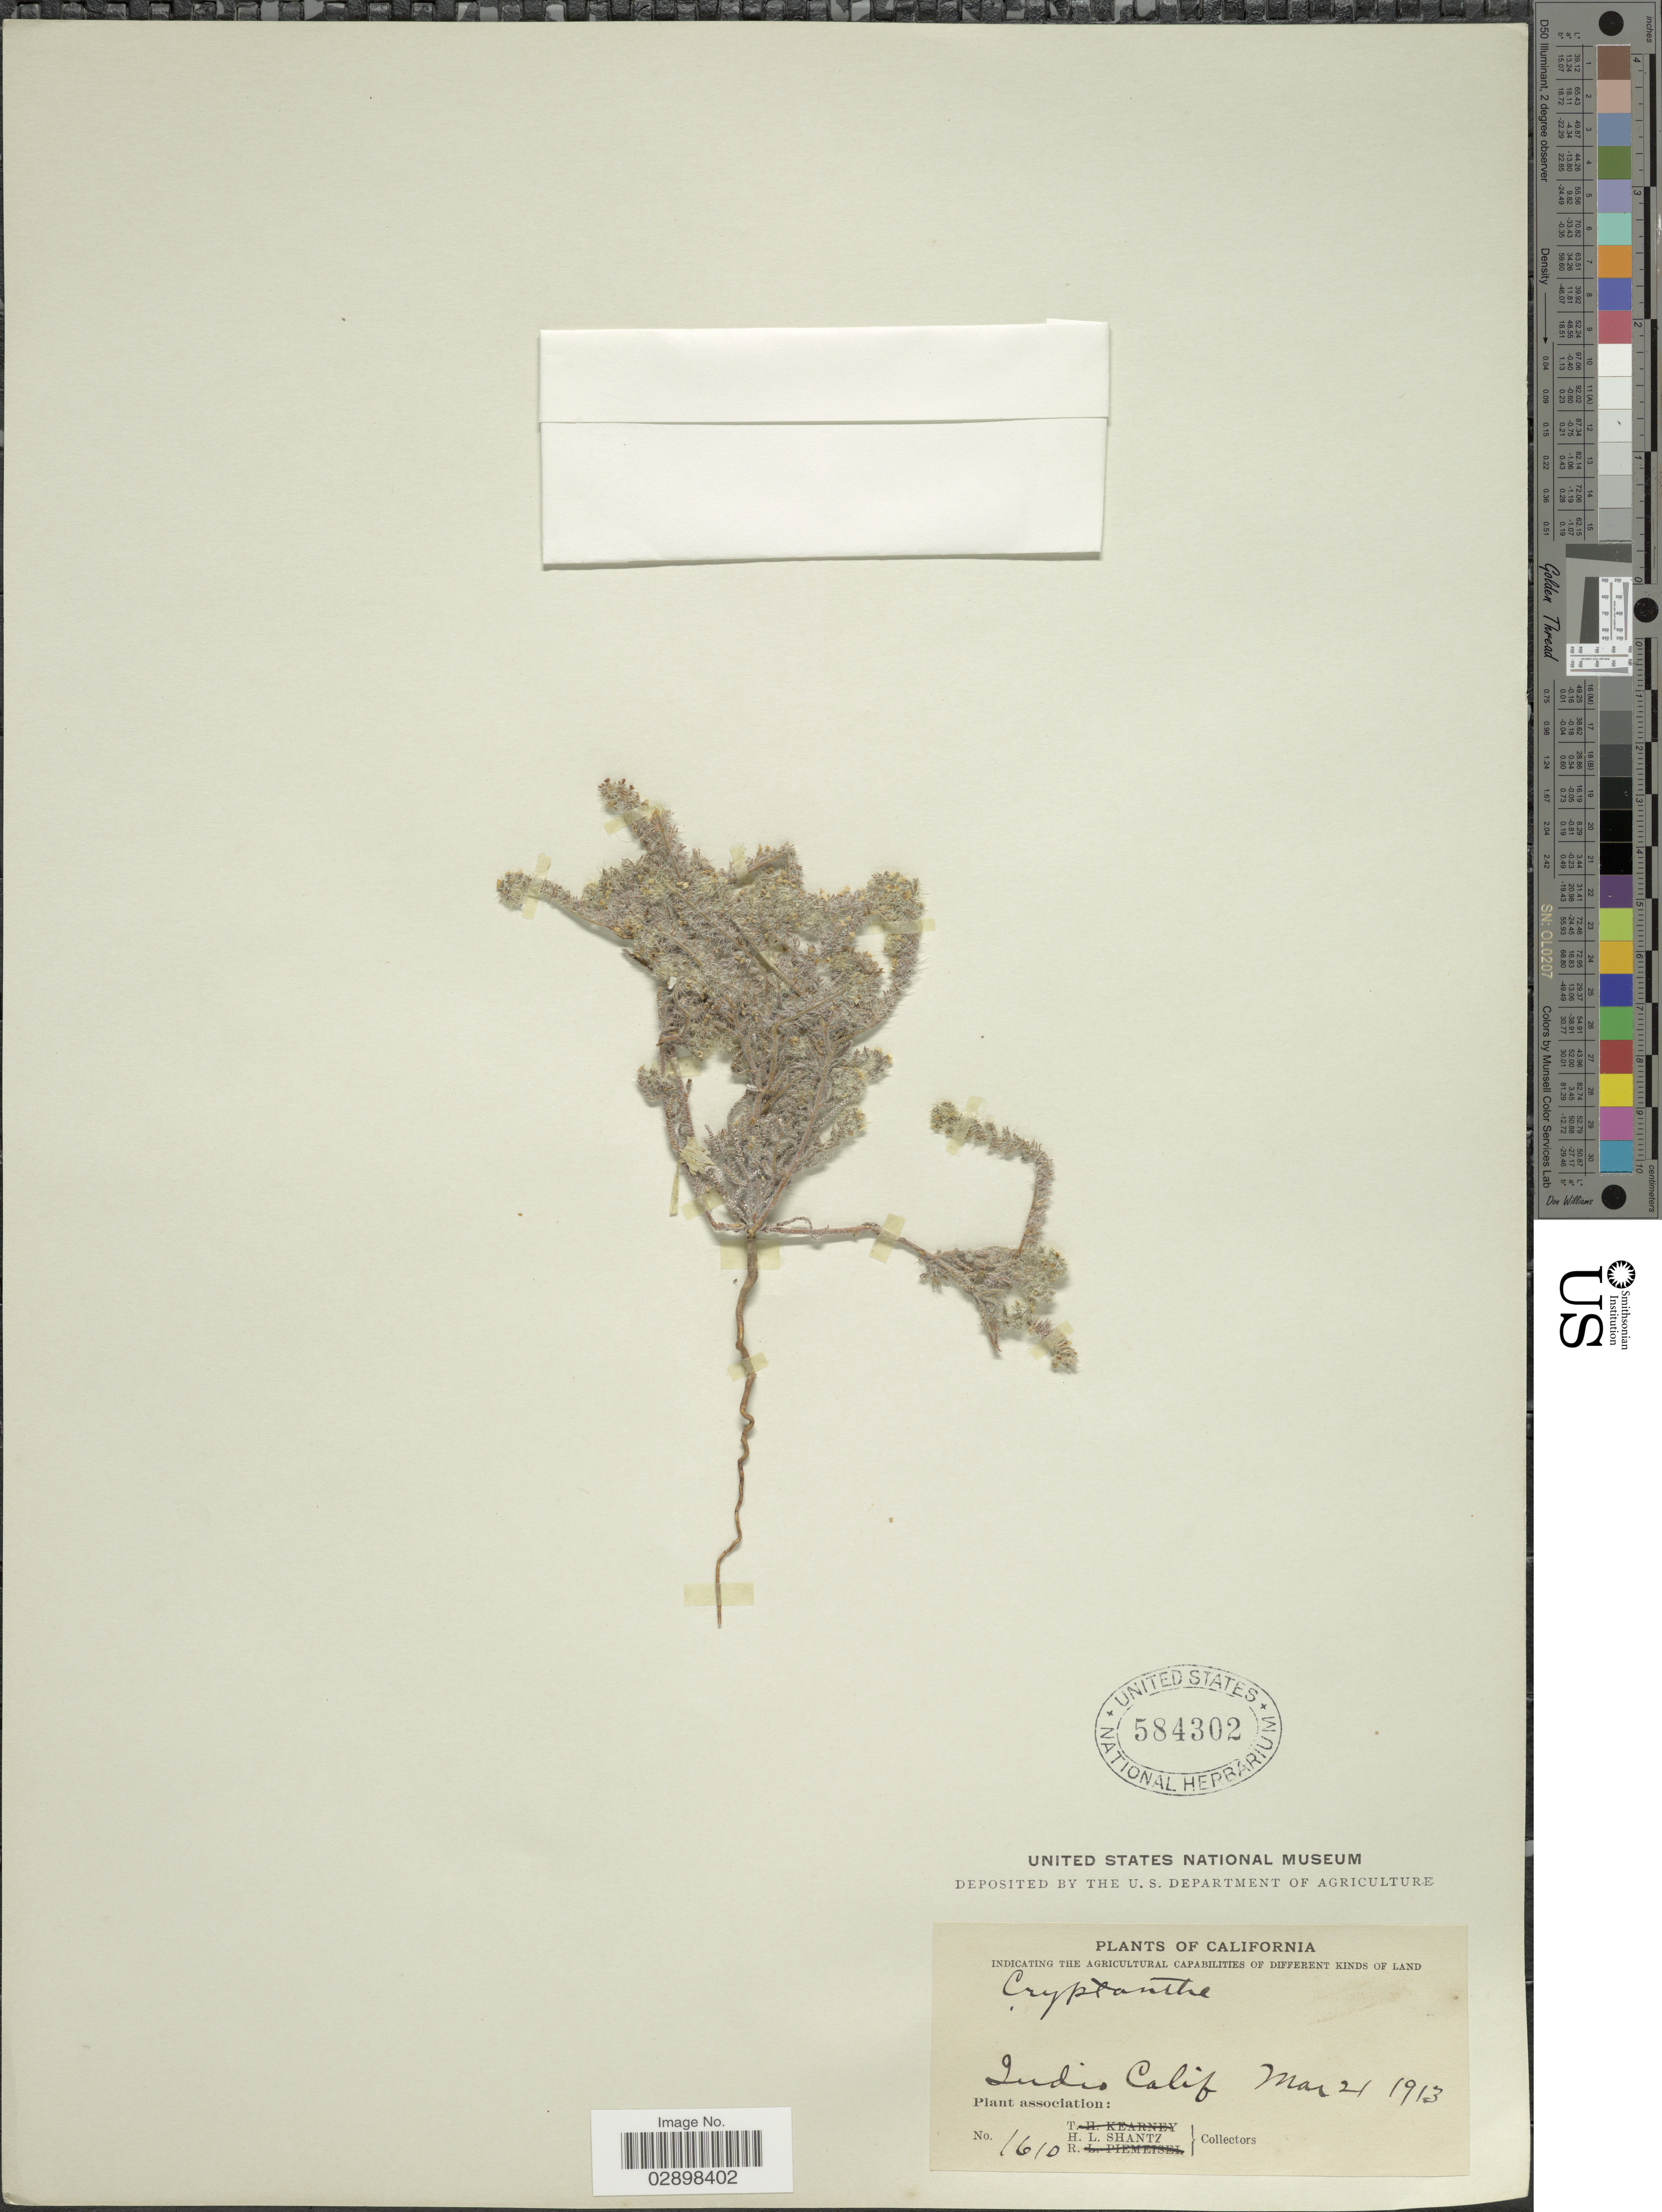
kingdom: Plantae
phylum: Tracheophyta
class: Magnoliopsida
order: Boraginales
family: Boraginaceae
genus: Cryptantha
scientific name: Cryptantha sp.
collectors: H. Shantz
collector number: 1610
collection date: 1913-03-21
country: United States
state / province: California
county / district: Riverside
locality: Indio Calif.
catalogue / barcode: US 584302